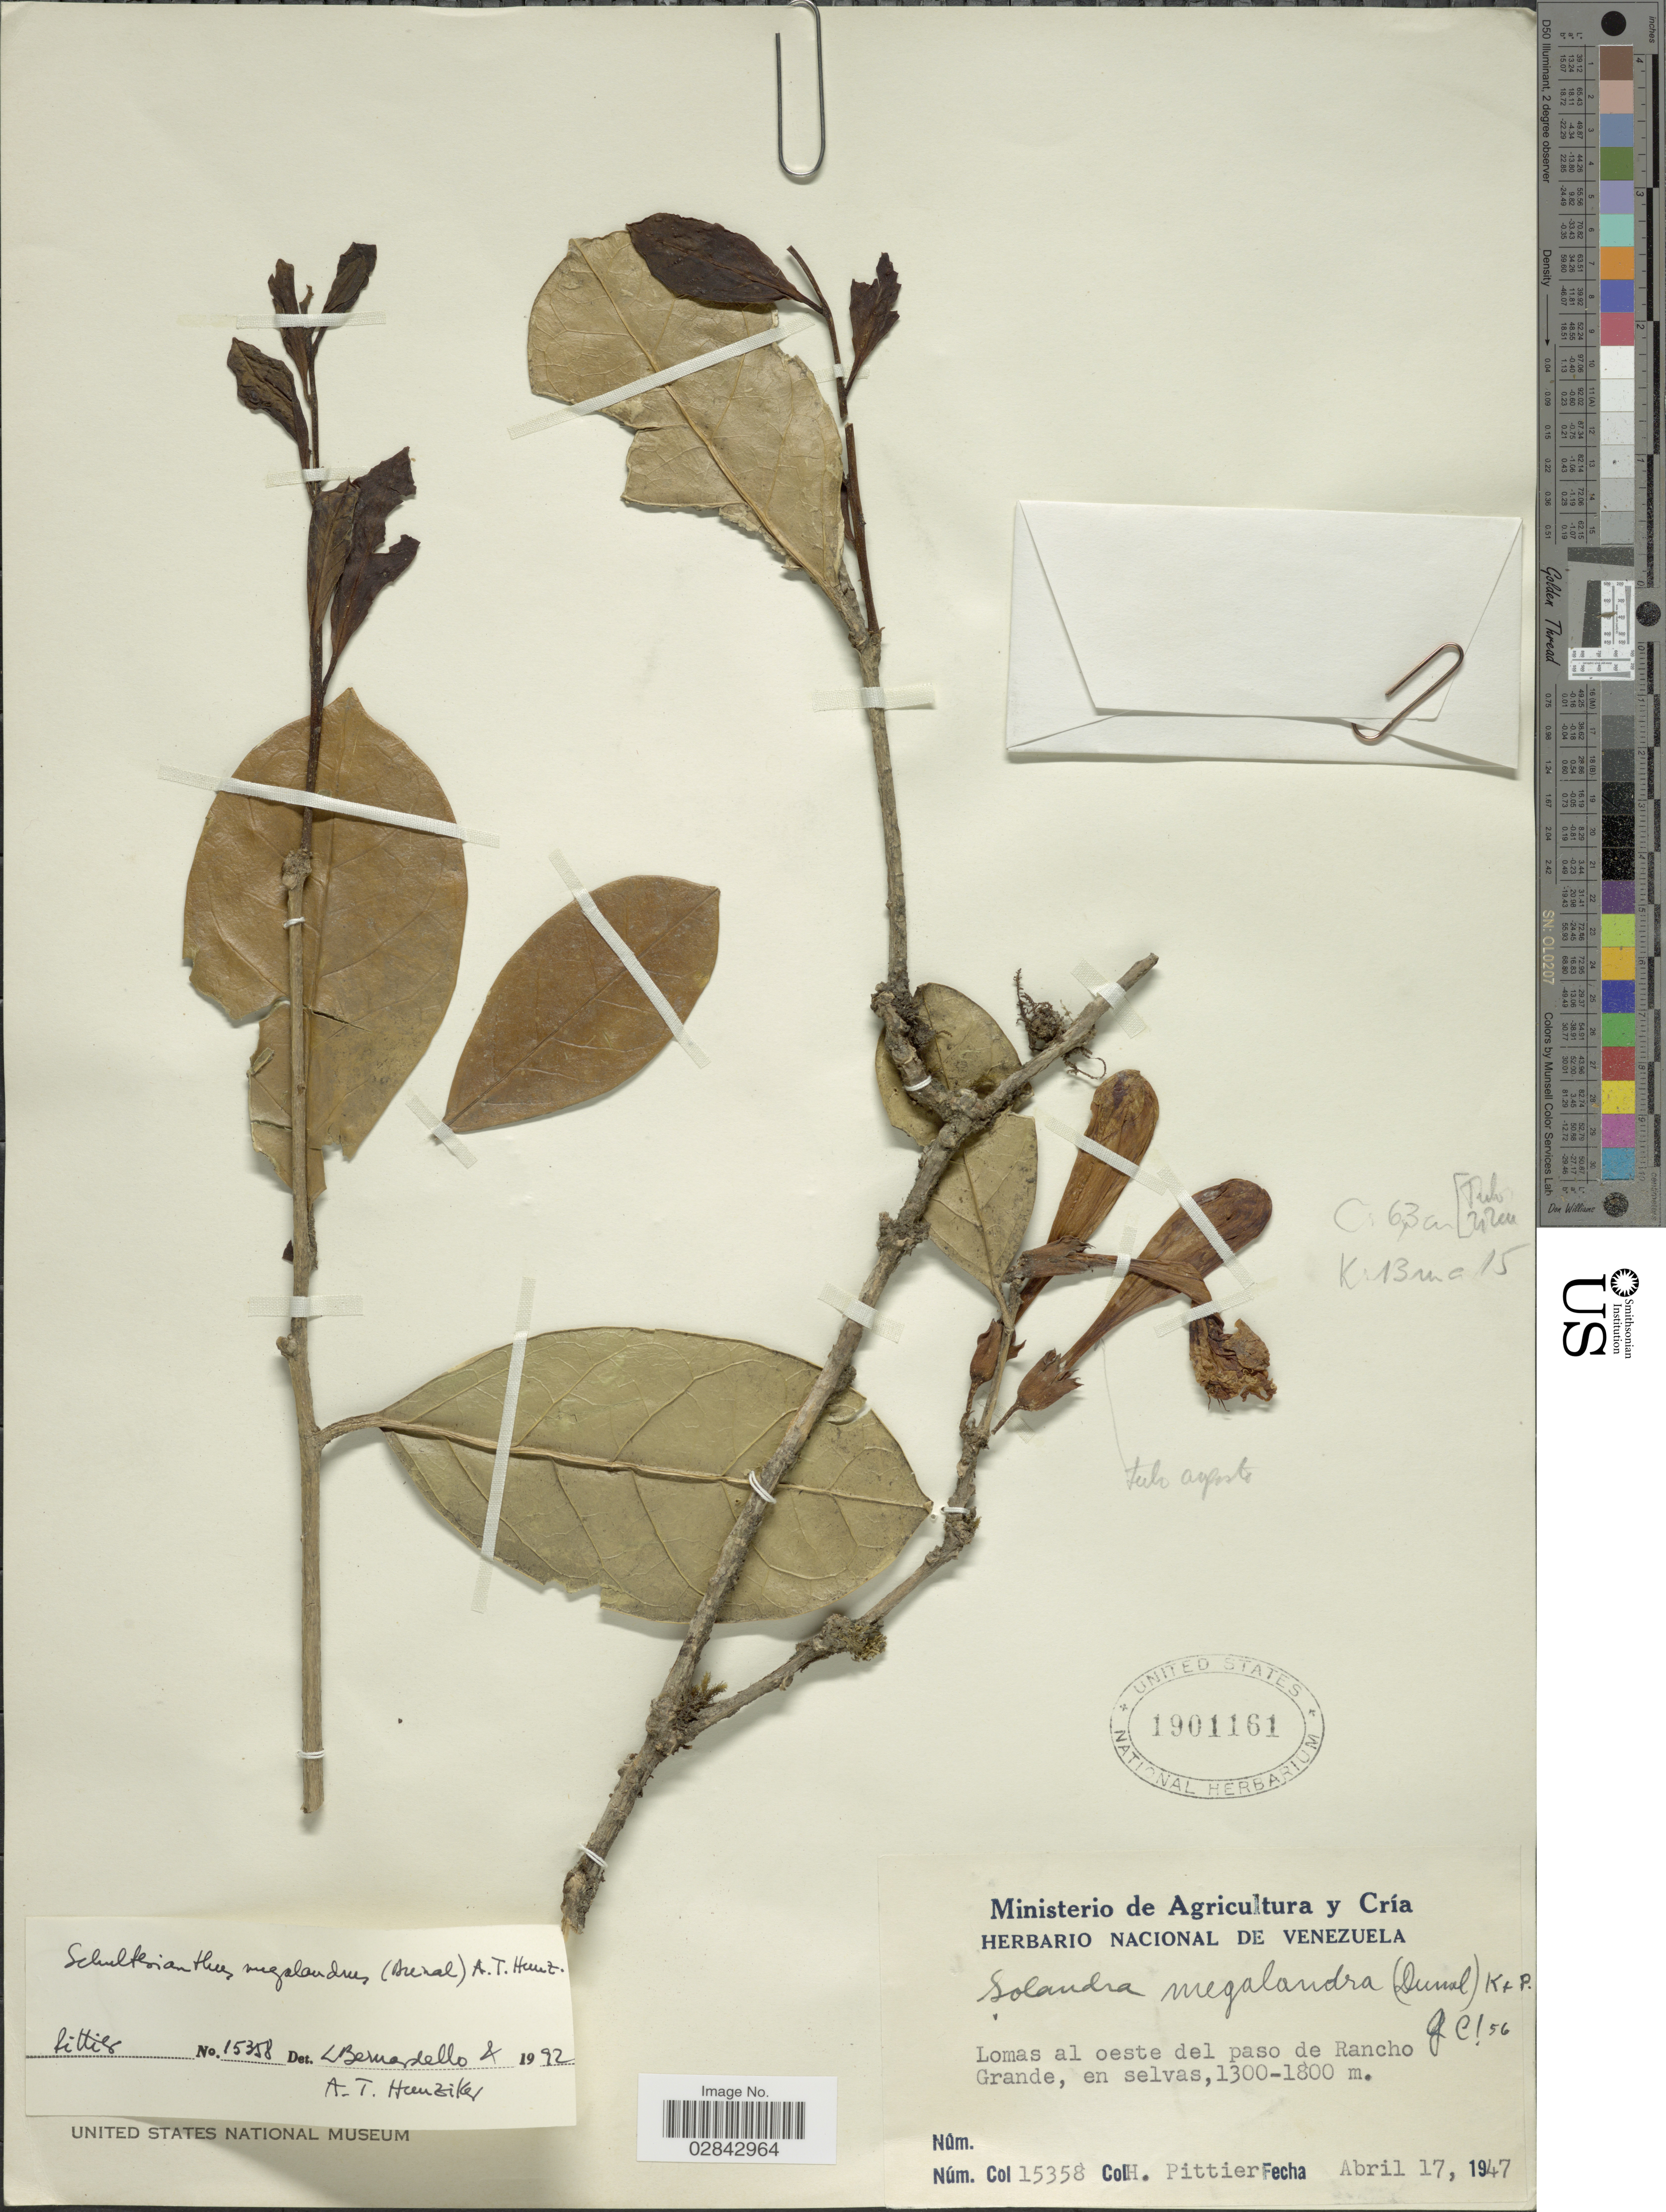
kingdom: Plantae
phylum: Tracheophyta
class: Magnoliopsida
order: Solanales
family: Solanaceae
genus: Schultesianthus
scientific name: Schultesianthus megalandrus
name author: (Dunal) Hunz.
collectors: H. F. Pittier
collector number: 15358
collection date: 1947-04-17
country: Venezuela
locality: Lomas al oeste del paso de Rancho Grande.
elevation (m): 1300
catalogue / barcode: US 1901161